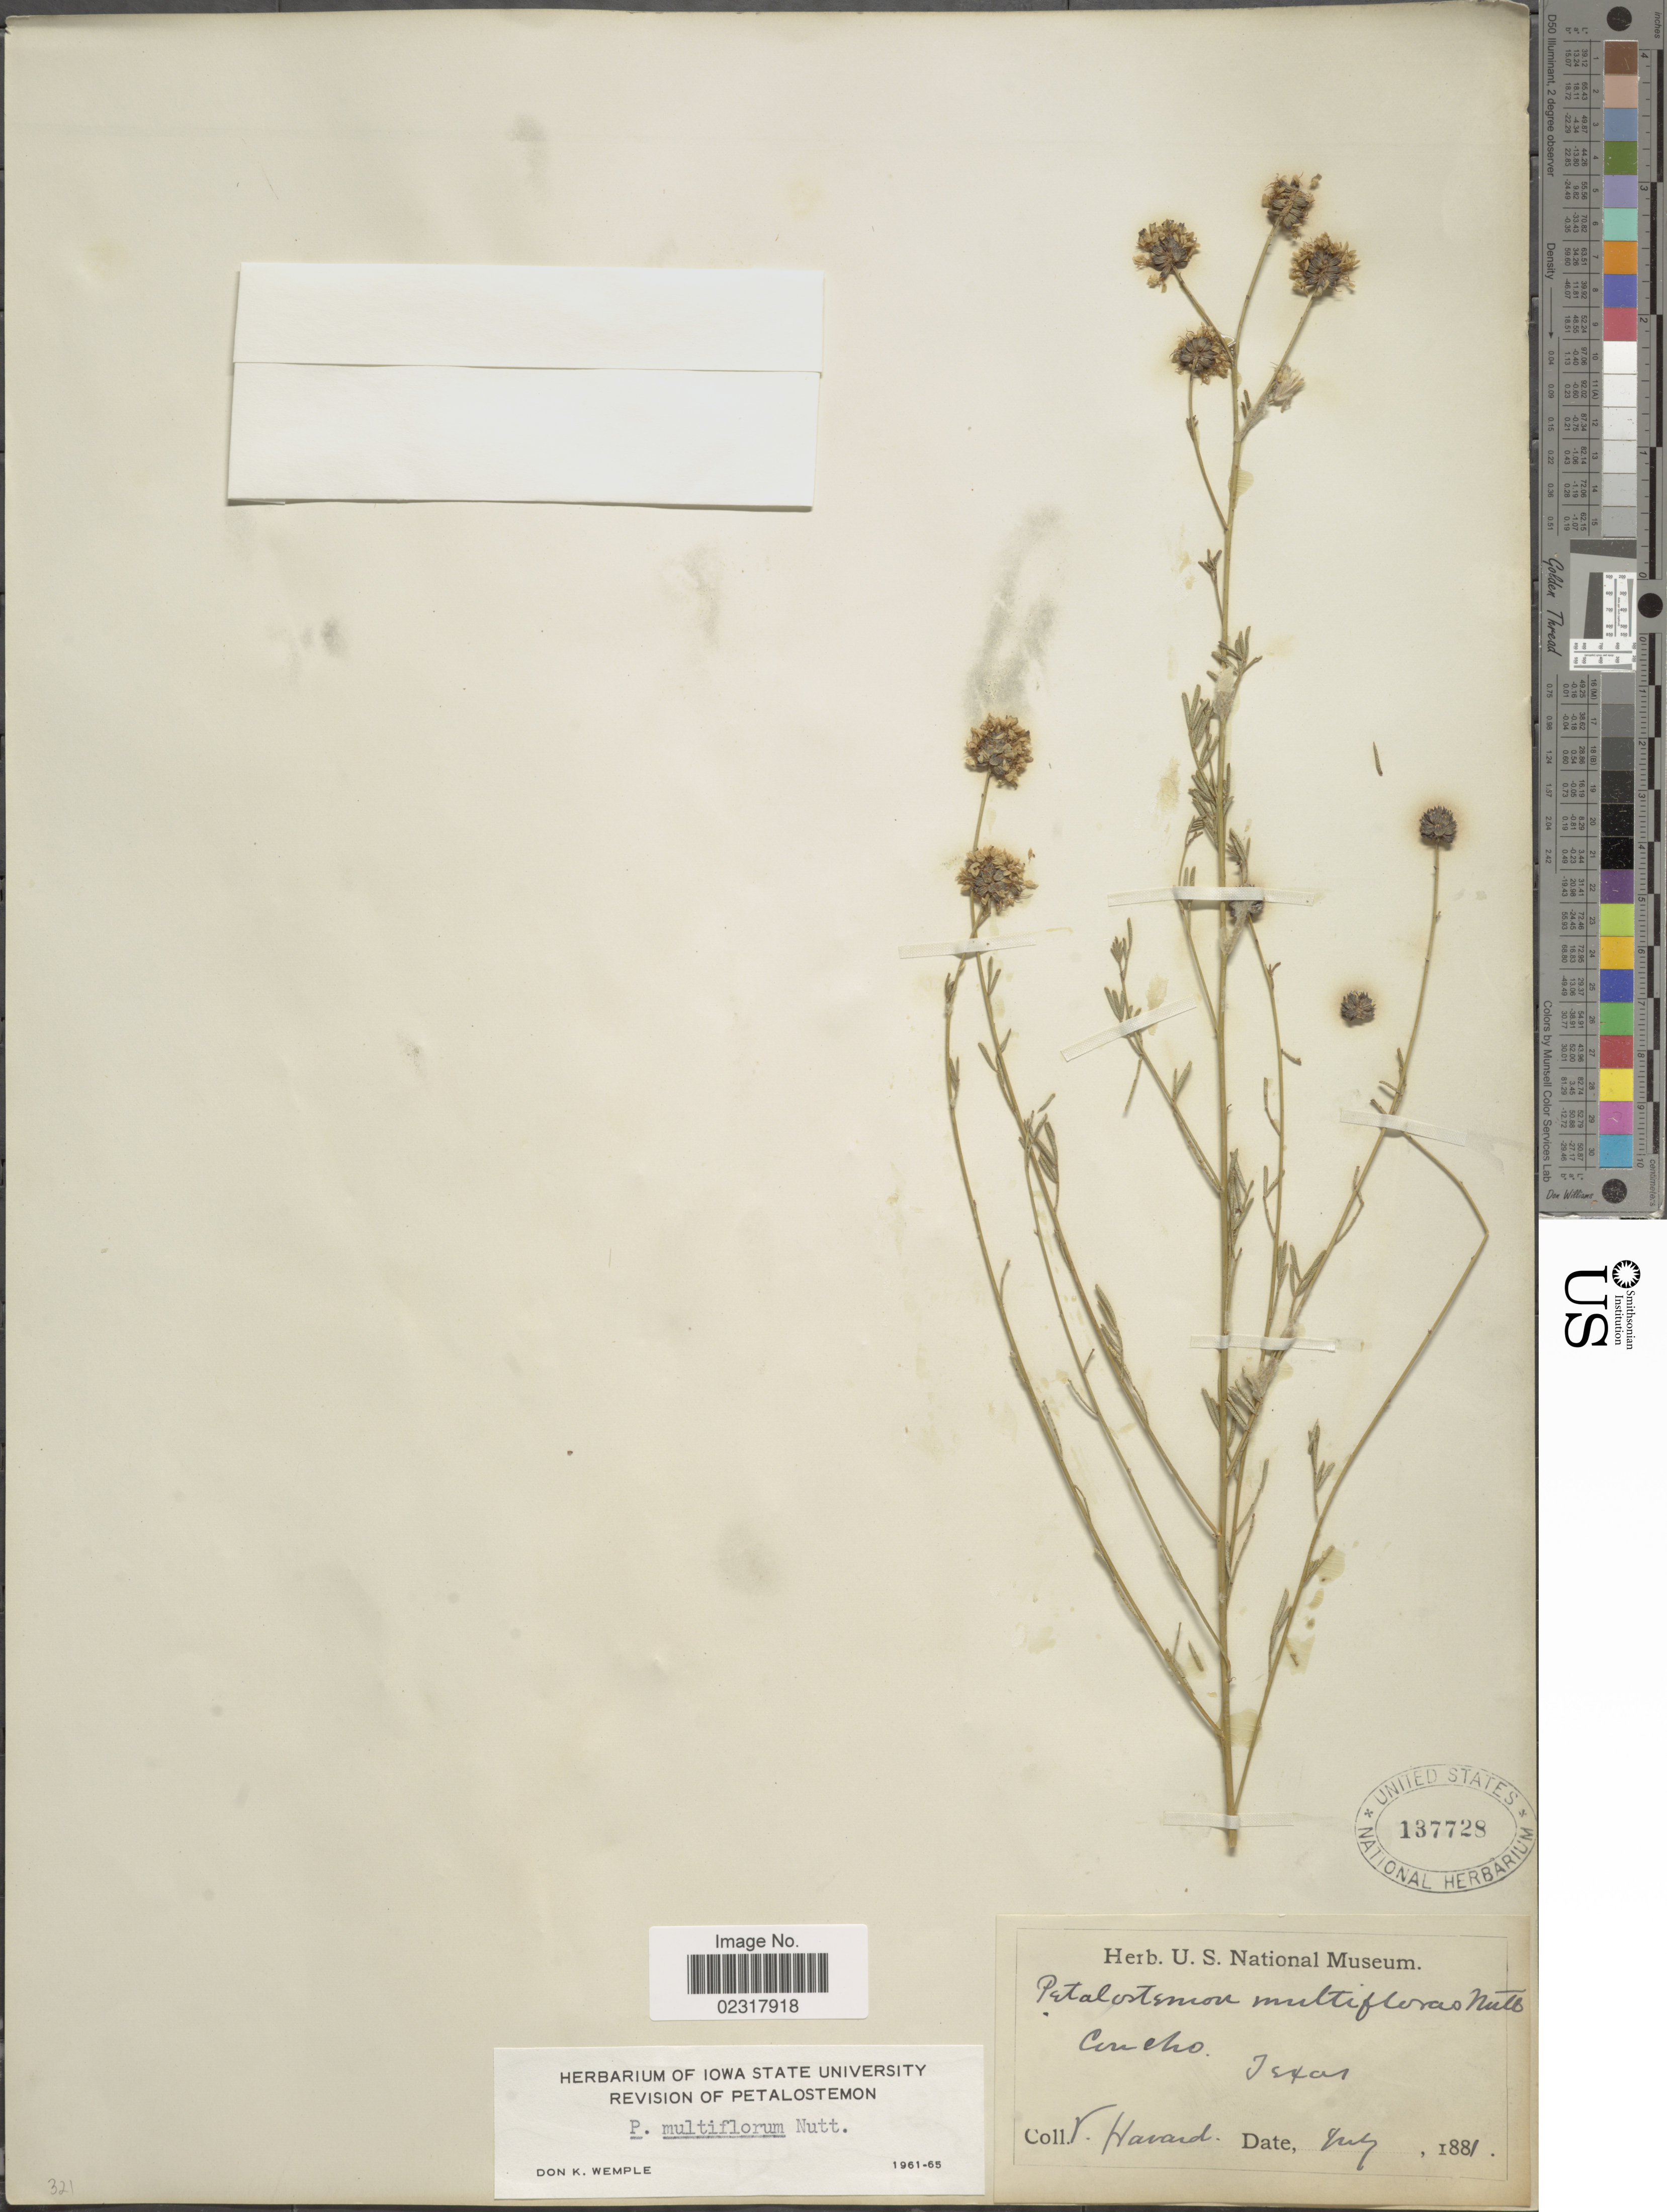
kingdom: Plantae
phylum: Tracheophyta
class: Magnoliopsida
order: Fabales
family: Fabaceae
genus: Dalea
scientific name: Dalea multiflora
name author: (Nutt.) Shinners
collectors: V. Havard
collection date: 1881-07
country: United States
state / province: Texas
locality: Concho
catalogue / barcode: US 137728